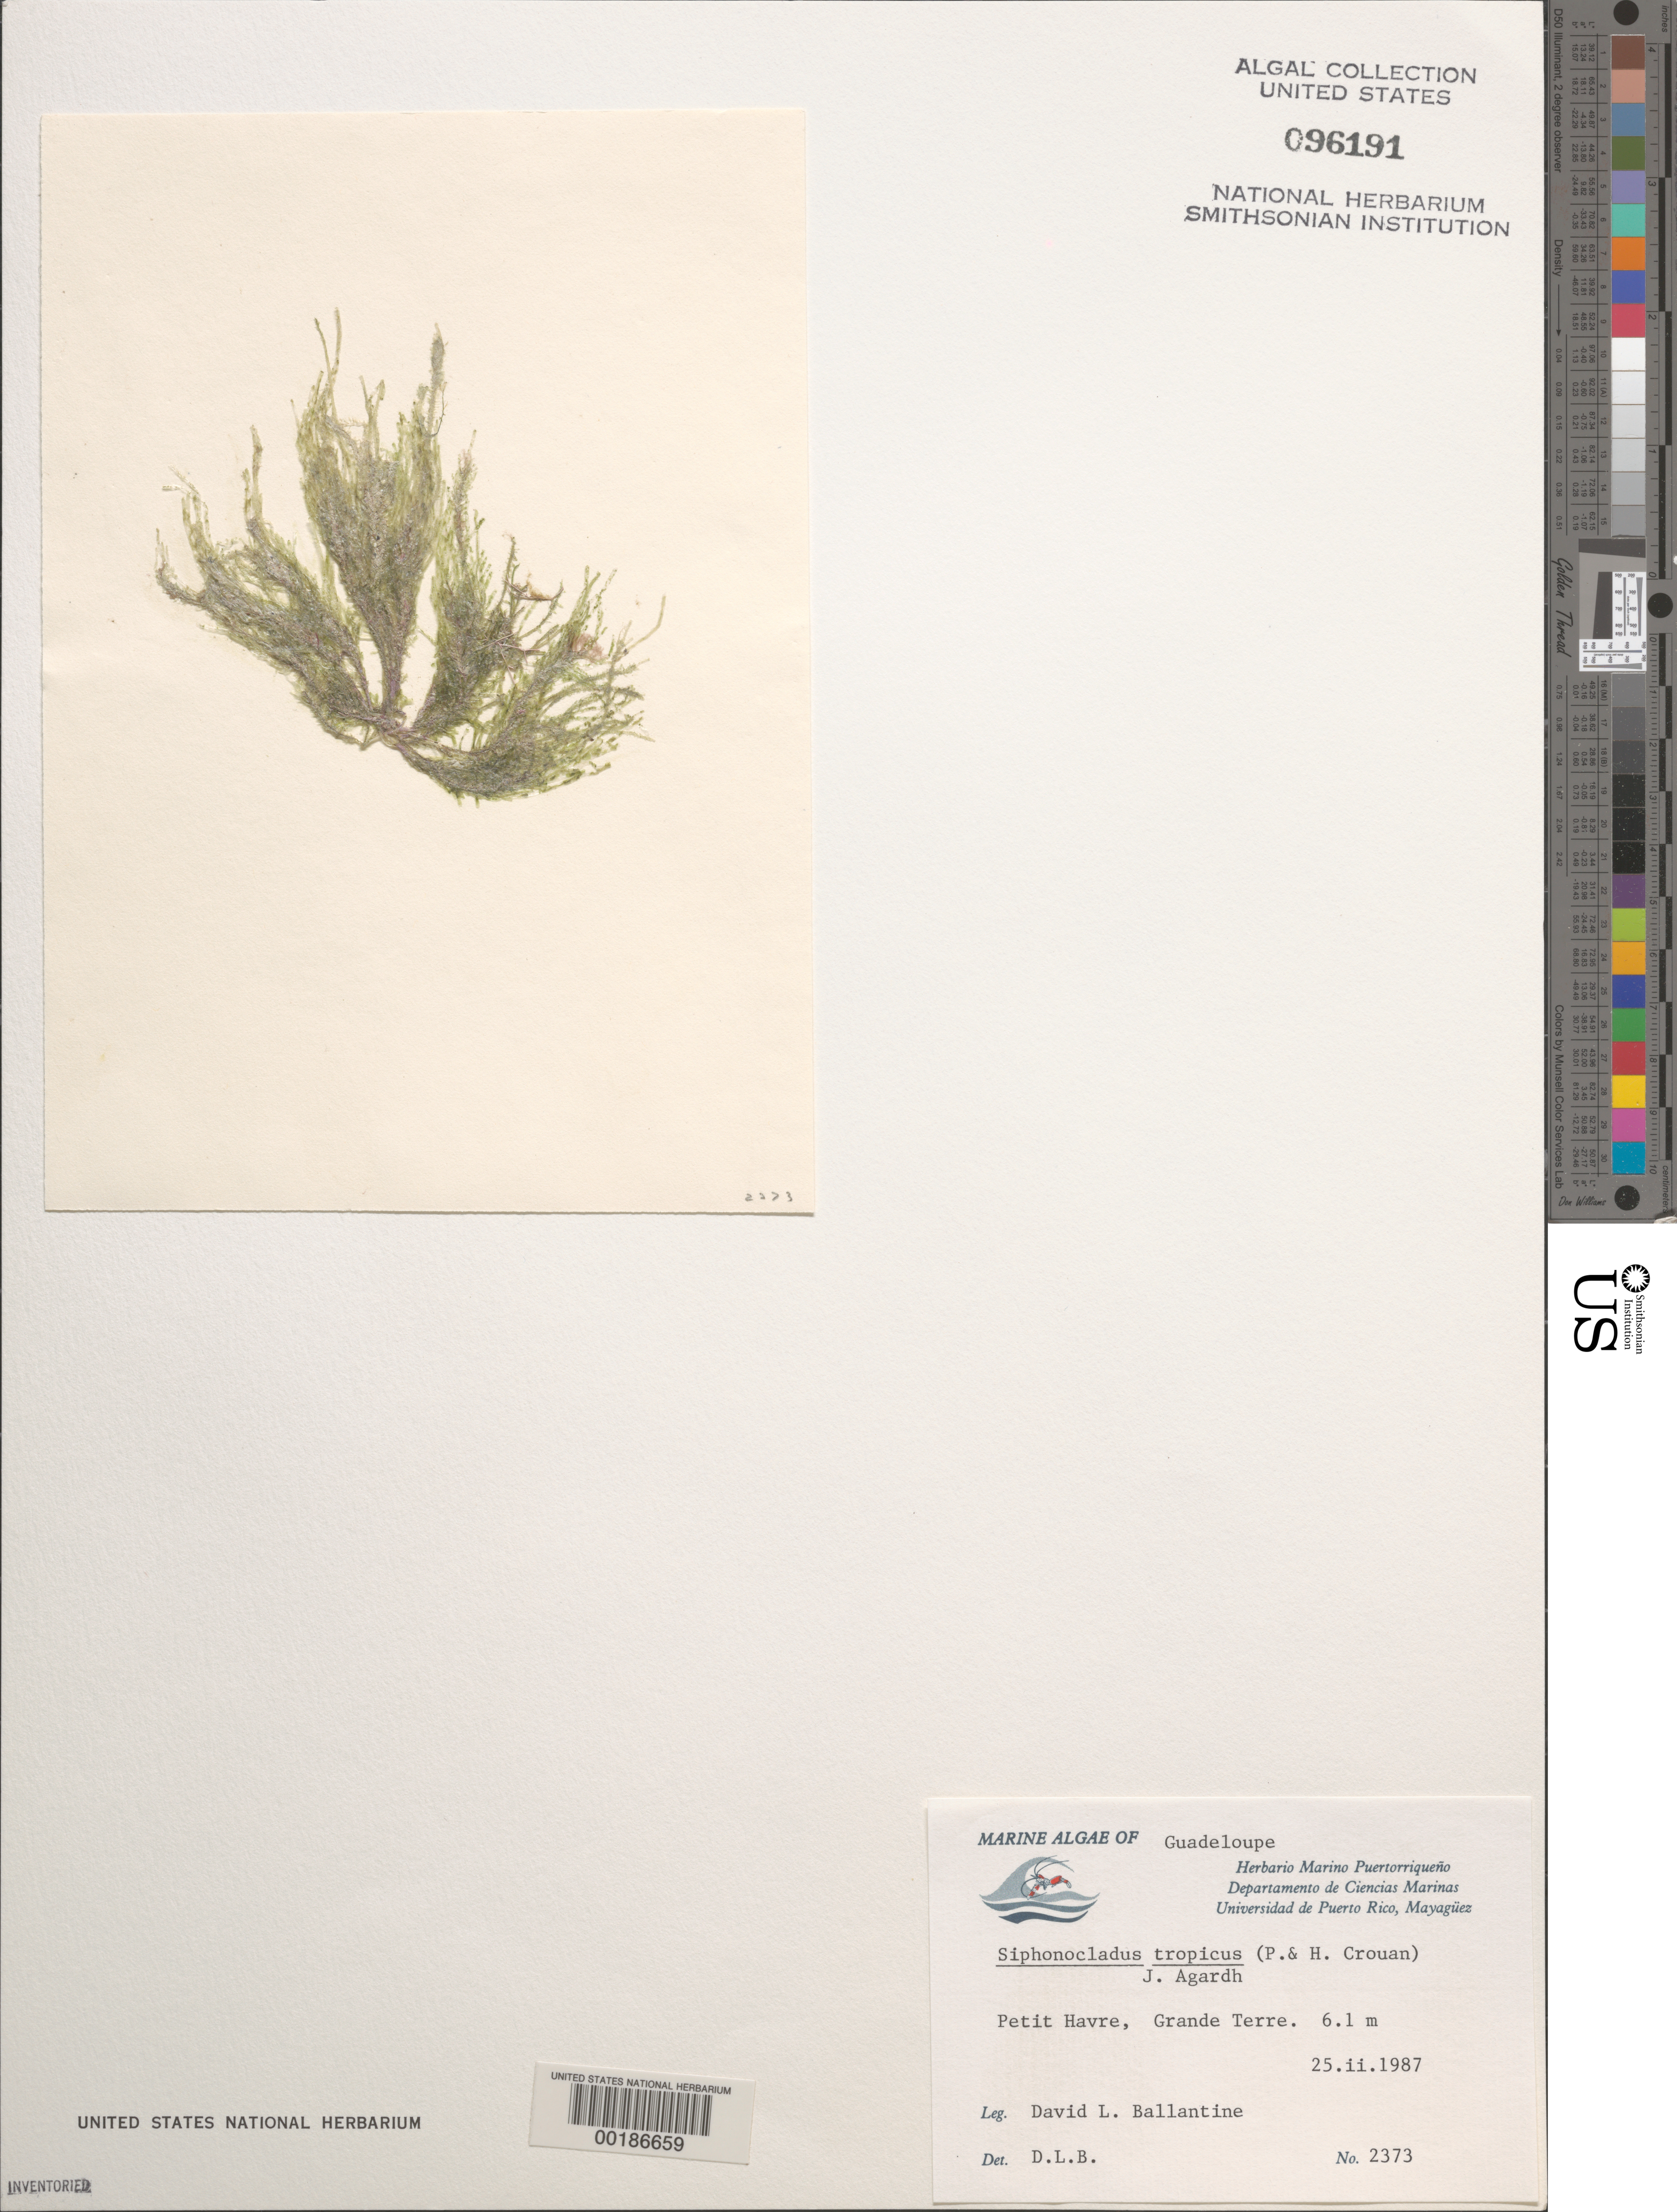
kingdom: Plantae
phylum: Chlorophyta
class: Ulvophyceae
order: Siphonocladales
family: Siphonocladaceae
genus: Siphonocladus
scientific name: Siphonocladus tropicus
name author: (P. Crouan & H. Crouan) J. Agardh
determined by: Ballantine, D. L.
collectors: D.L. Ballantine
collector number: DLB 2373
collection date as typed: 25 Feb 1987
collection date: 1987-02-25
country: Guadeloupe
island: Grande Terre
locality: Petit Havre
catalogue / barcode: US 96191